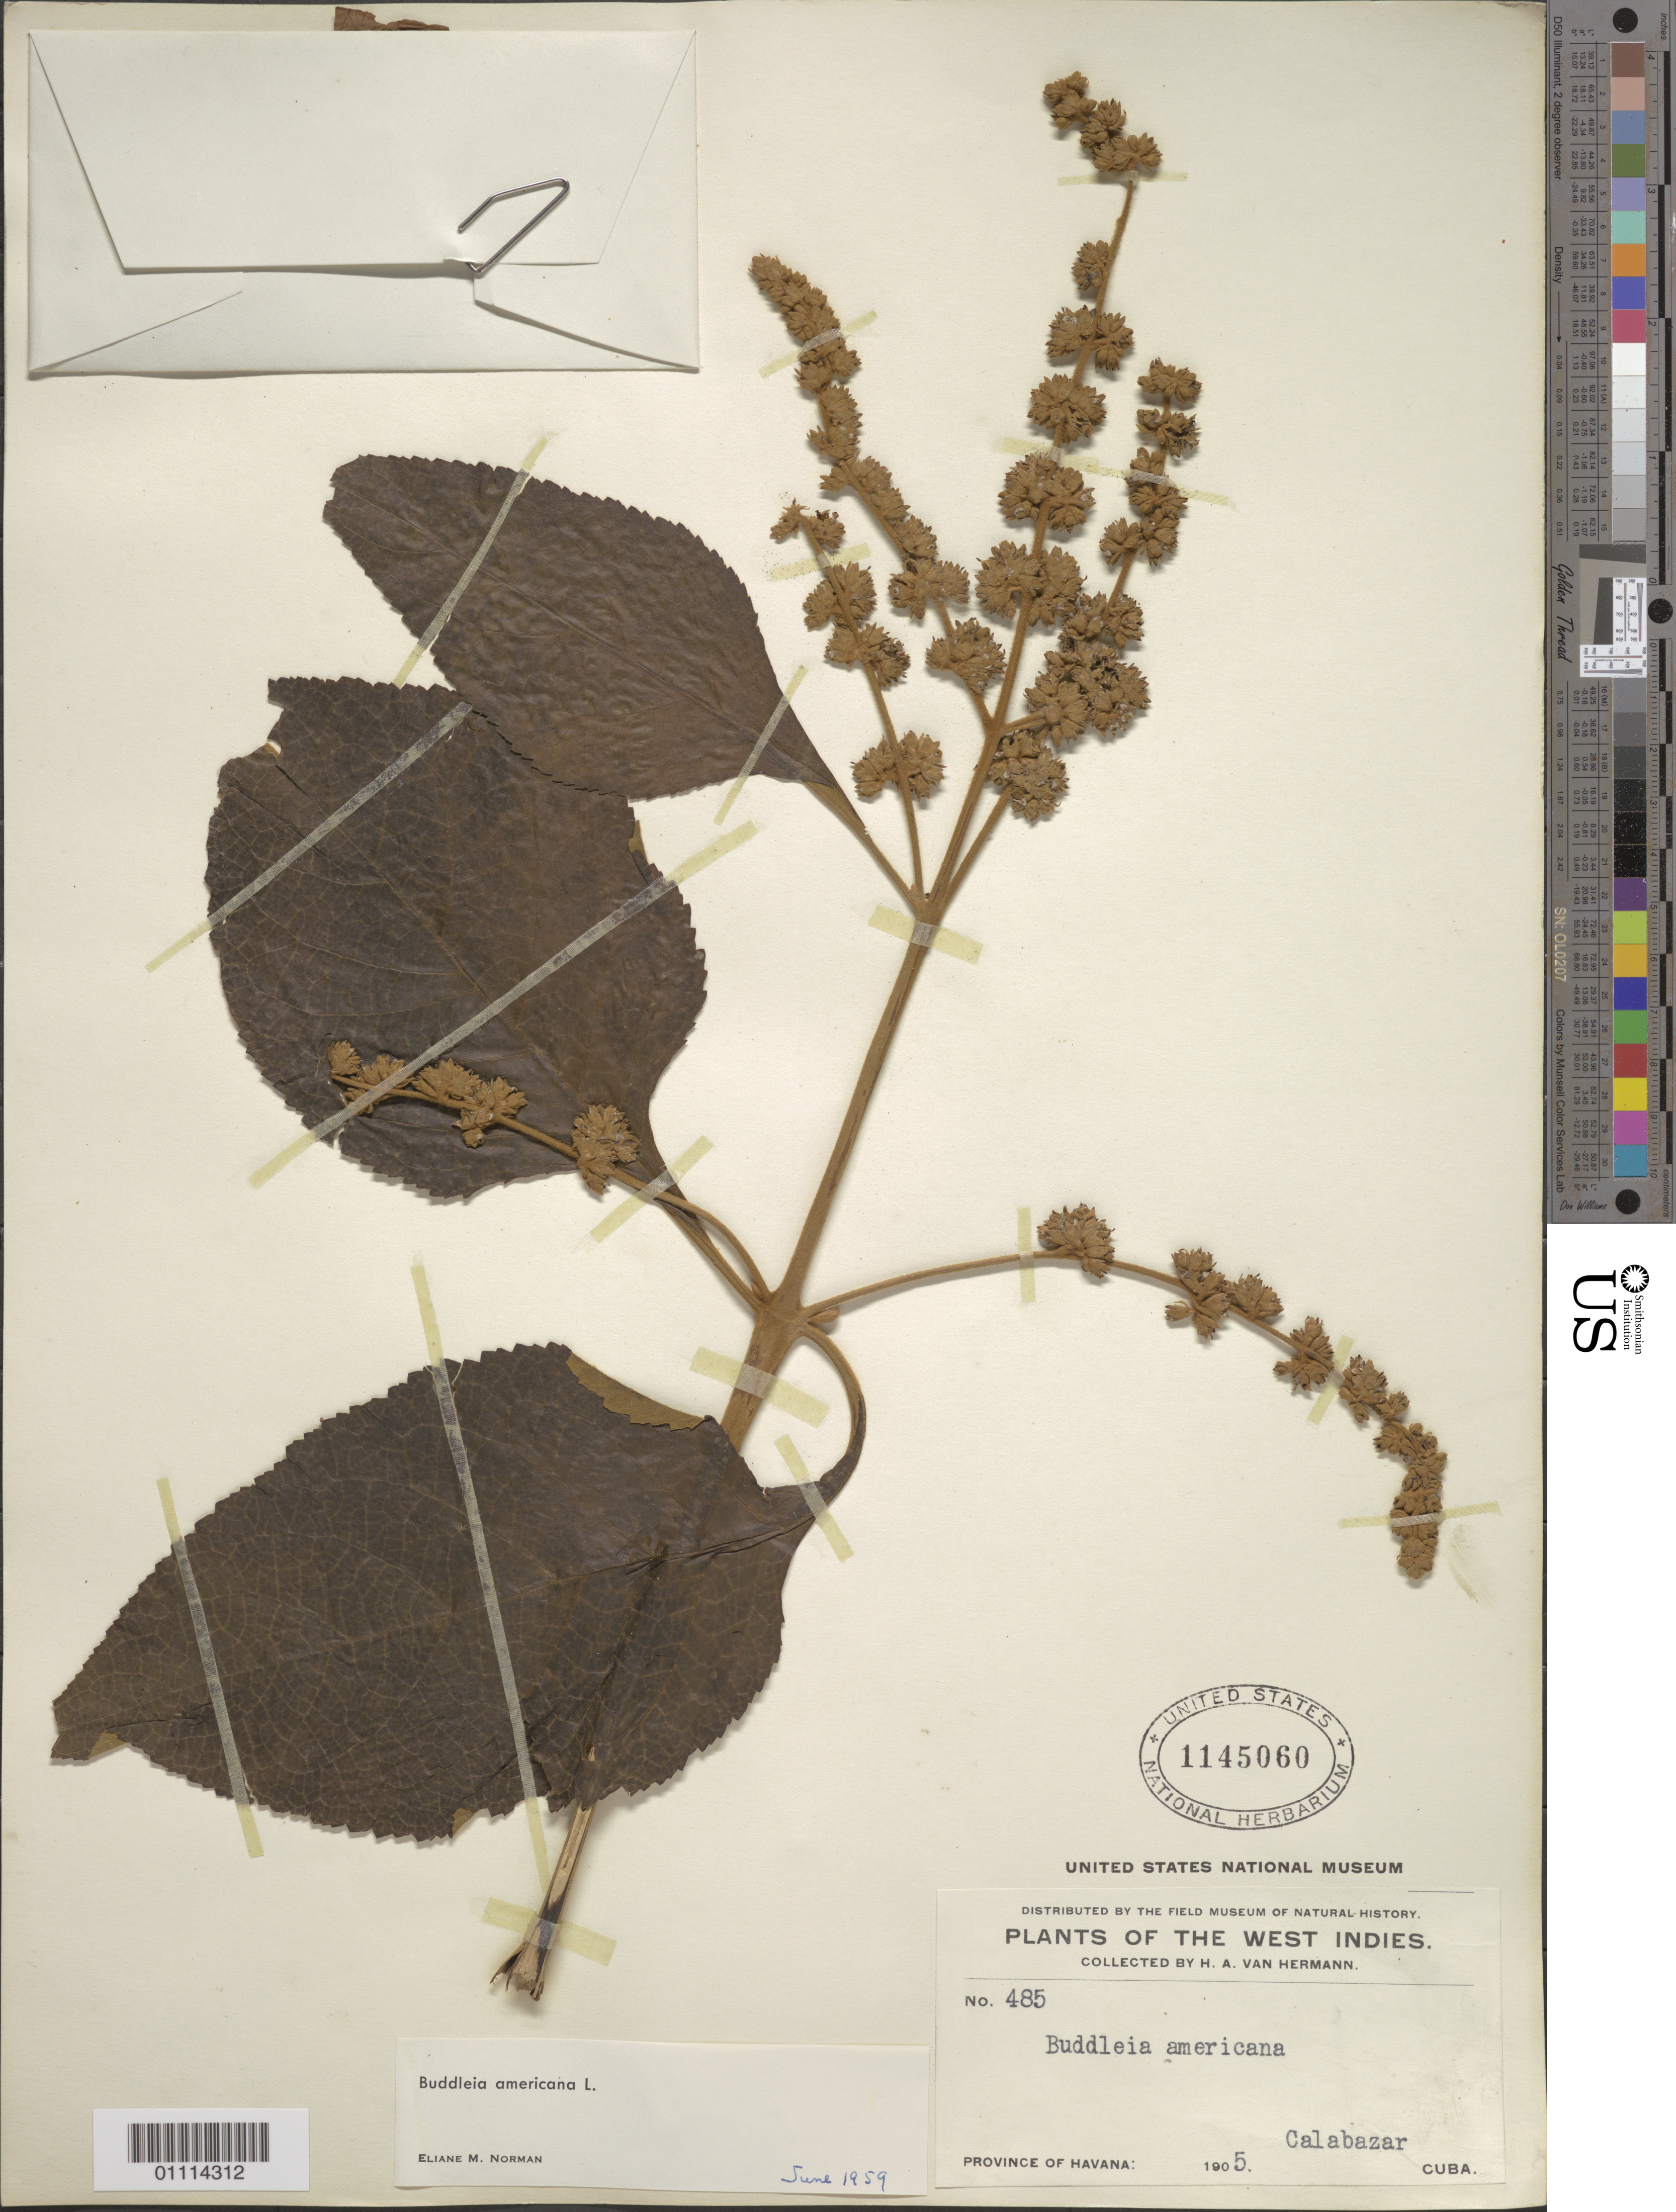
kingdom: Plantae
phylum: Tracheophyta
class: Magnoliopsida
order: Lamiales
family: Scrophulariaceae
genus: Buddleja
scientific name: Buddleja americana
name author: L.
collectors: H. A. Van Hermann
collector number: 485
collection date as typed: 1905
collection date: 1905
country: Cuba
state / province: La Habana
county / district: Municipio de Boyeros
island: Cuba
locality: Calabazar [Province of Havana]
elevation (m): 60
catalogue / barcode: US 1145060